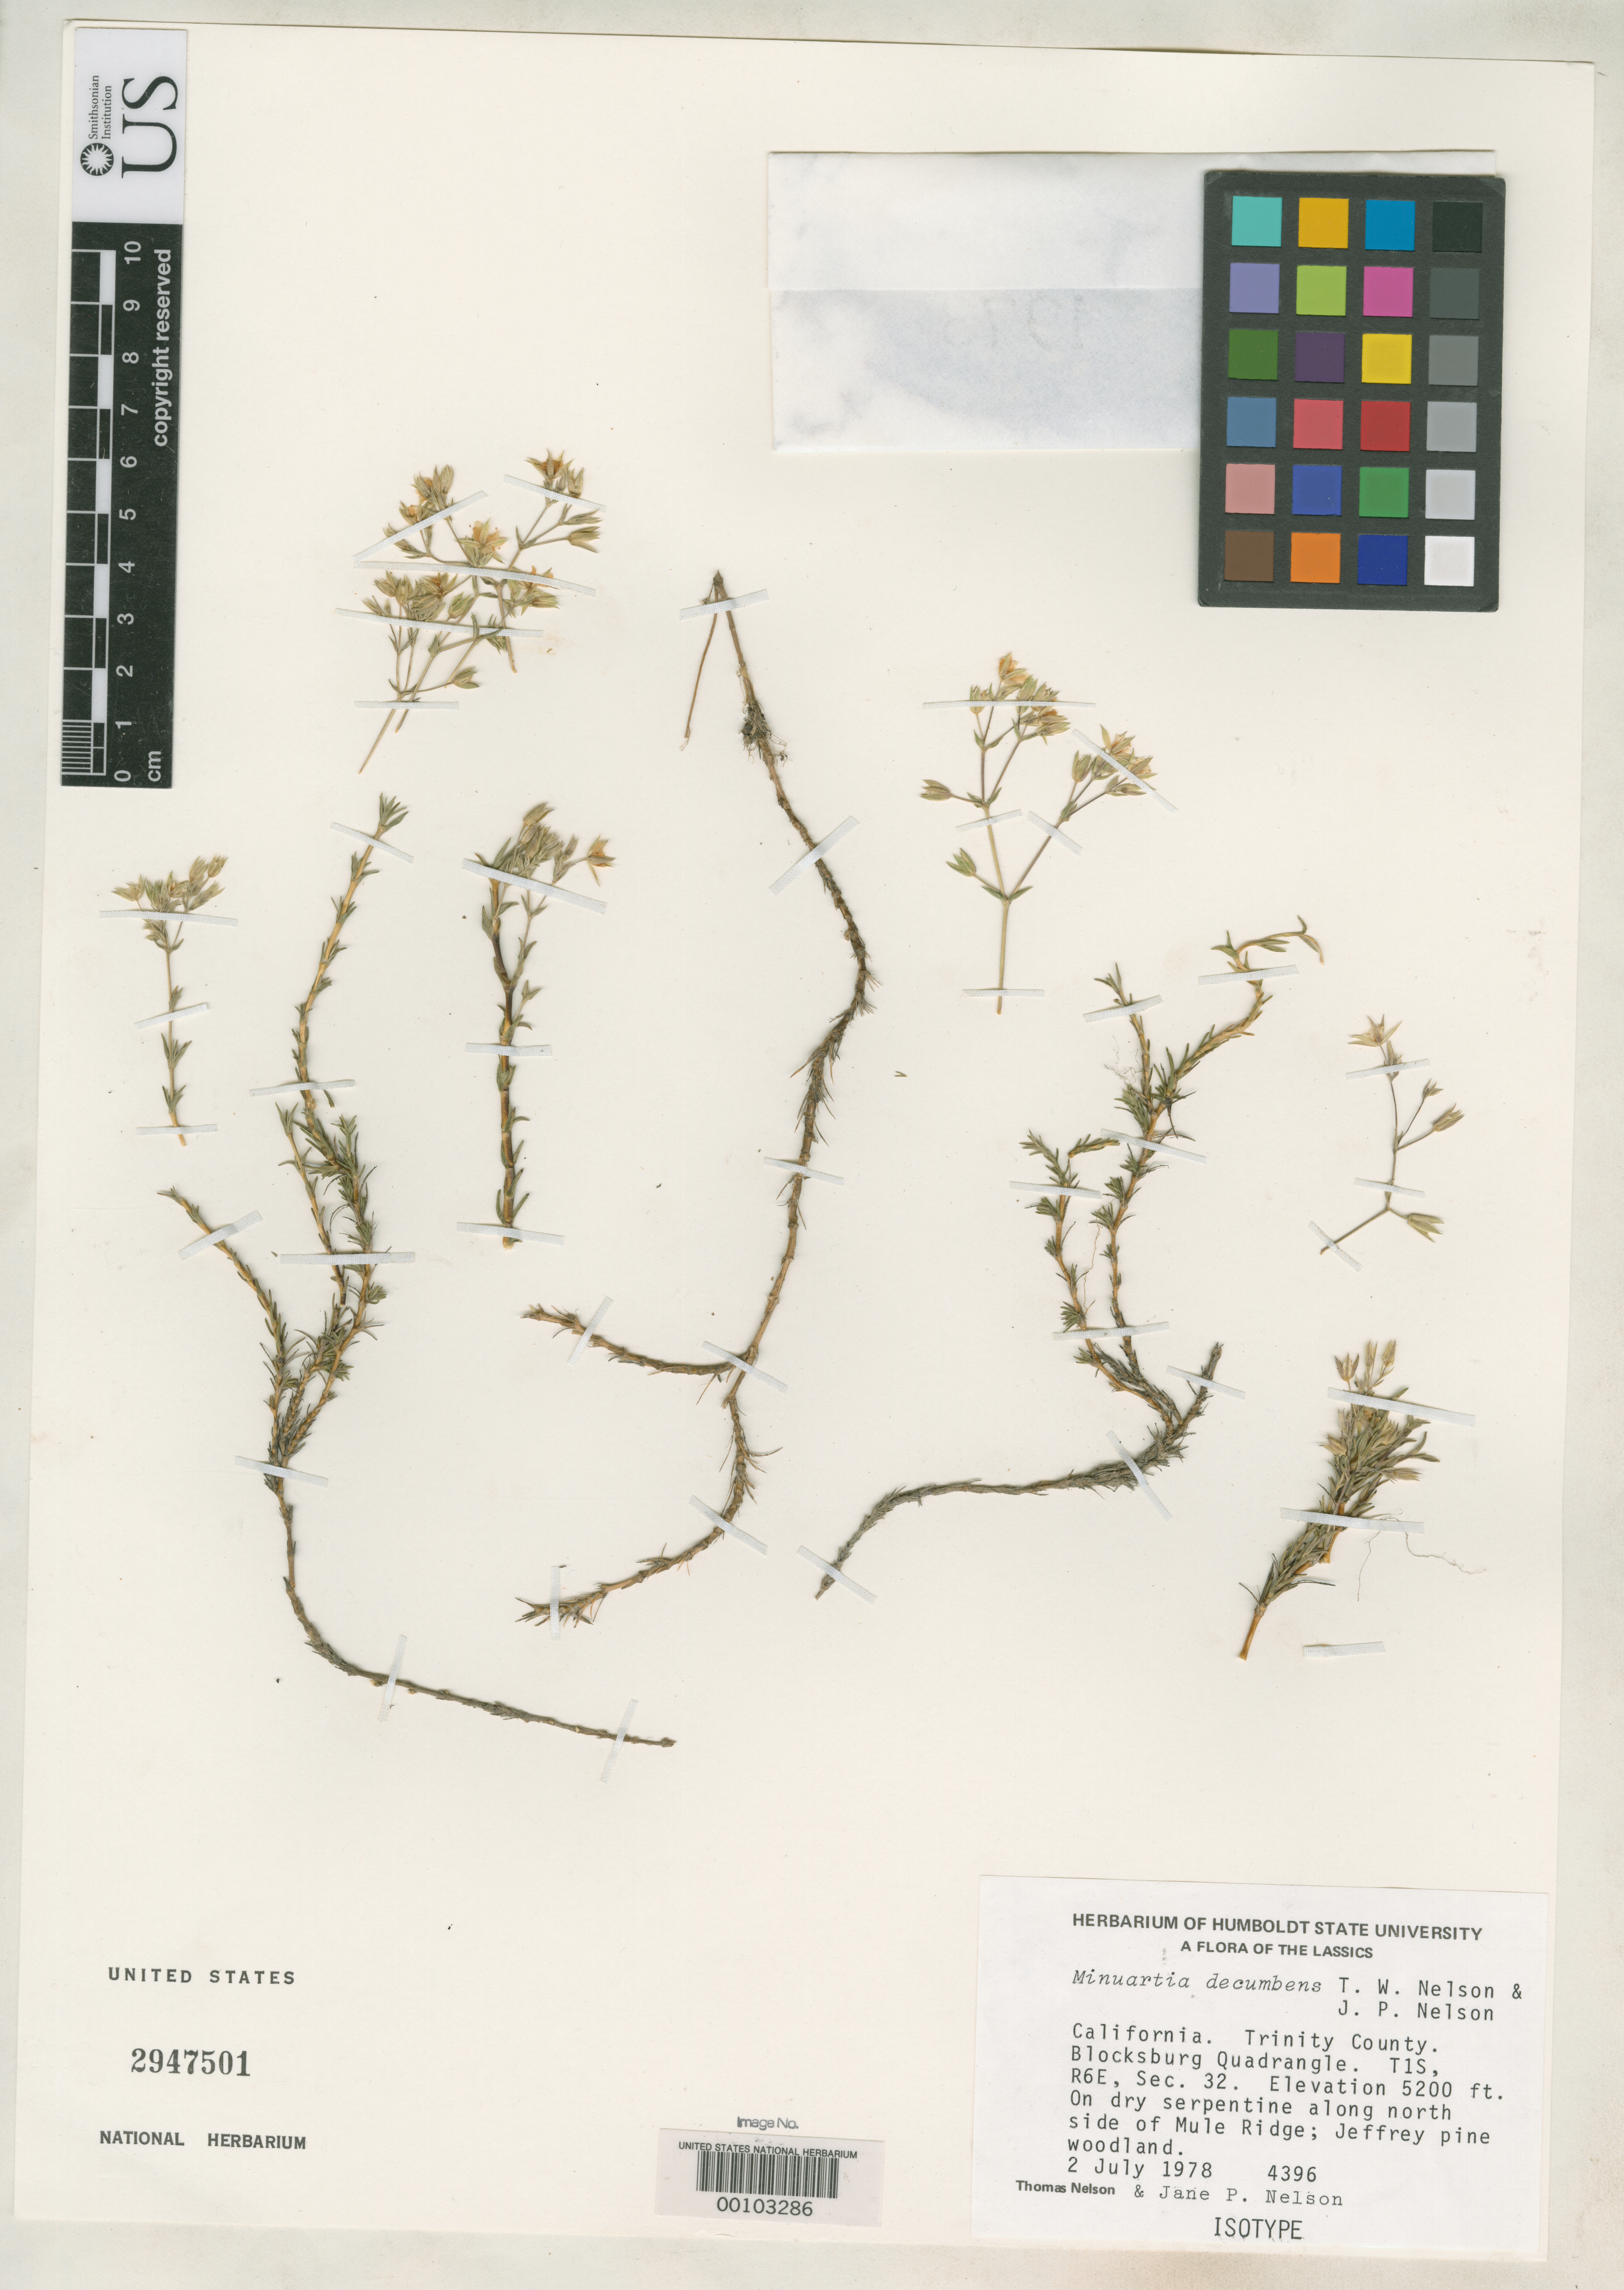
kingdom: Plantae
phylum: Tracheophyta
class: Magnoliopsida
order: Caryophyllales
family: Caryophyllaceae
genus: Minuartia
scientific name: Minuartia decumbens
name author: T.W. Nelson & J.P. Nelson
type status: Isotype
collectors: T. W. Nelson & J. P. Nelson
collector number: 4396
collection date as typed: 02 Jul 1978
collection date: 1978-07-02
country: United States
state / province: California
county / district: Trinity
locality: Blocksburg quadrangle, Mule Ridge; alt. 5200 ft.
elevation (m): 1585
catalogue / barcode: US 2947501